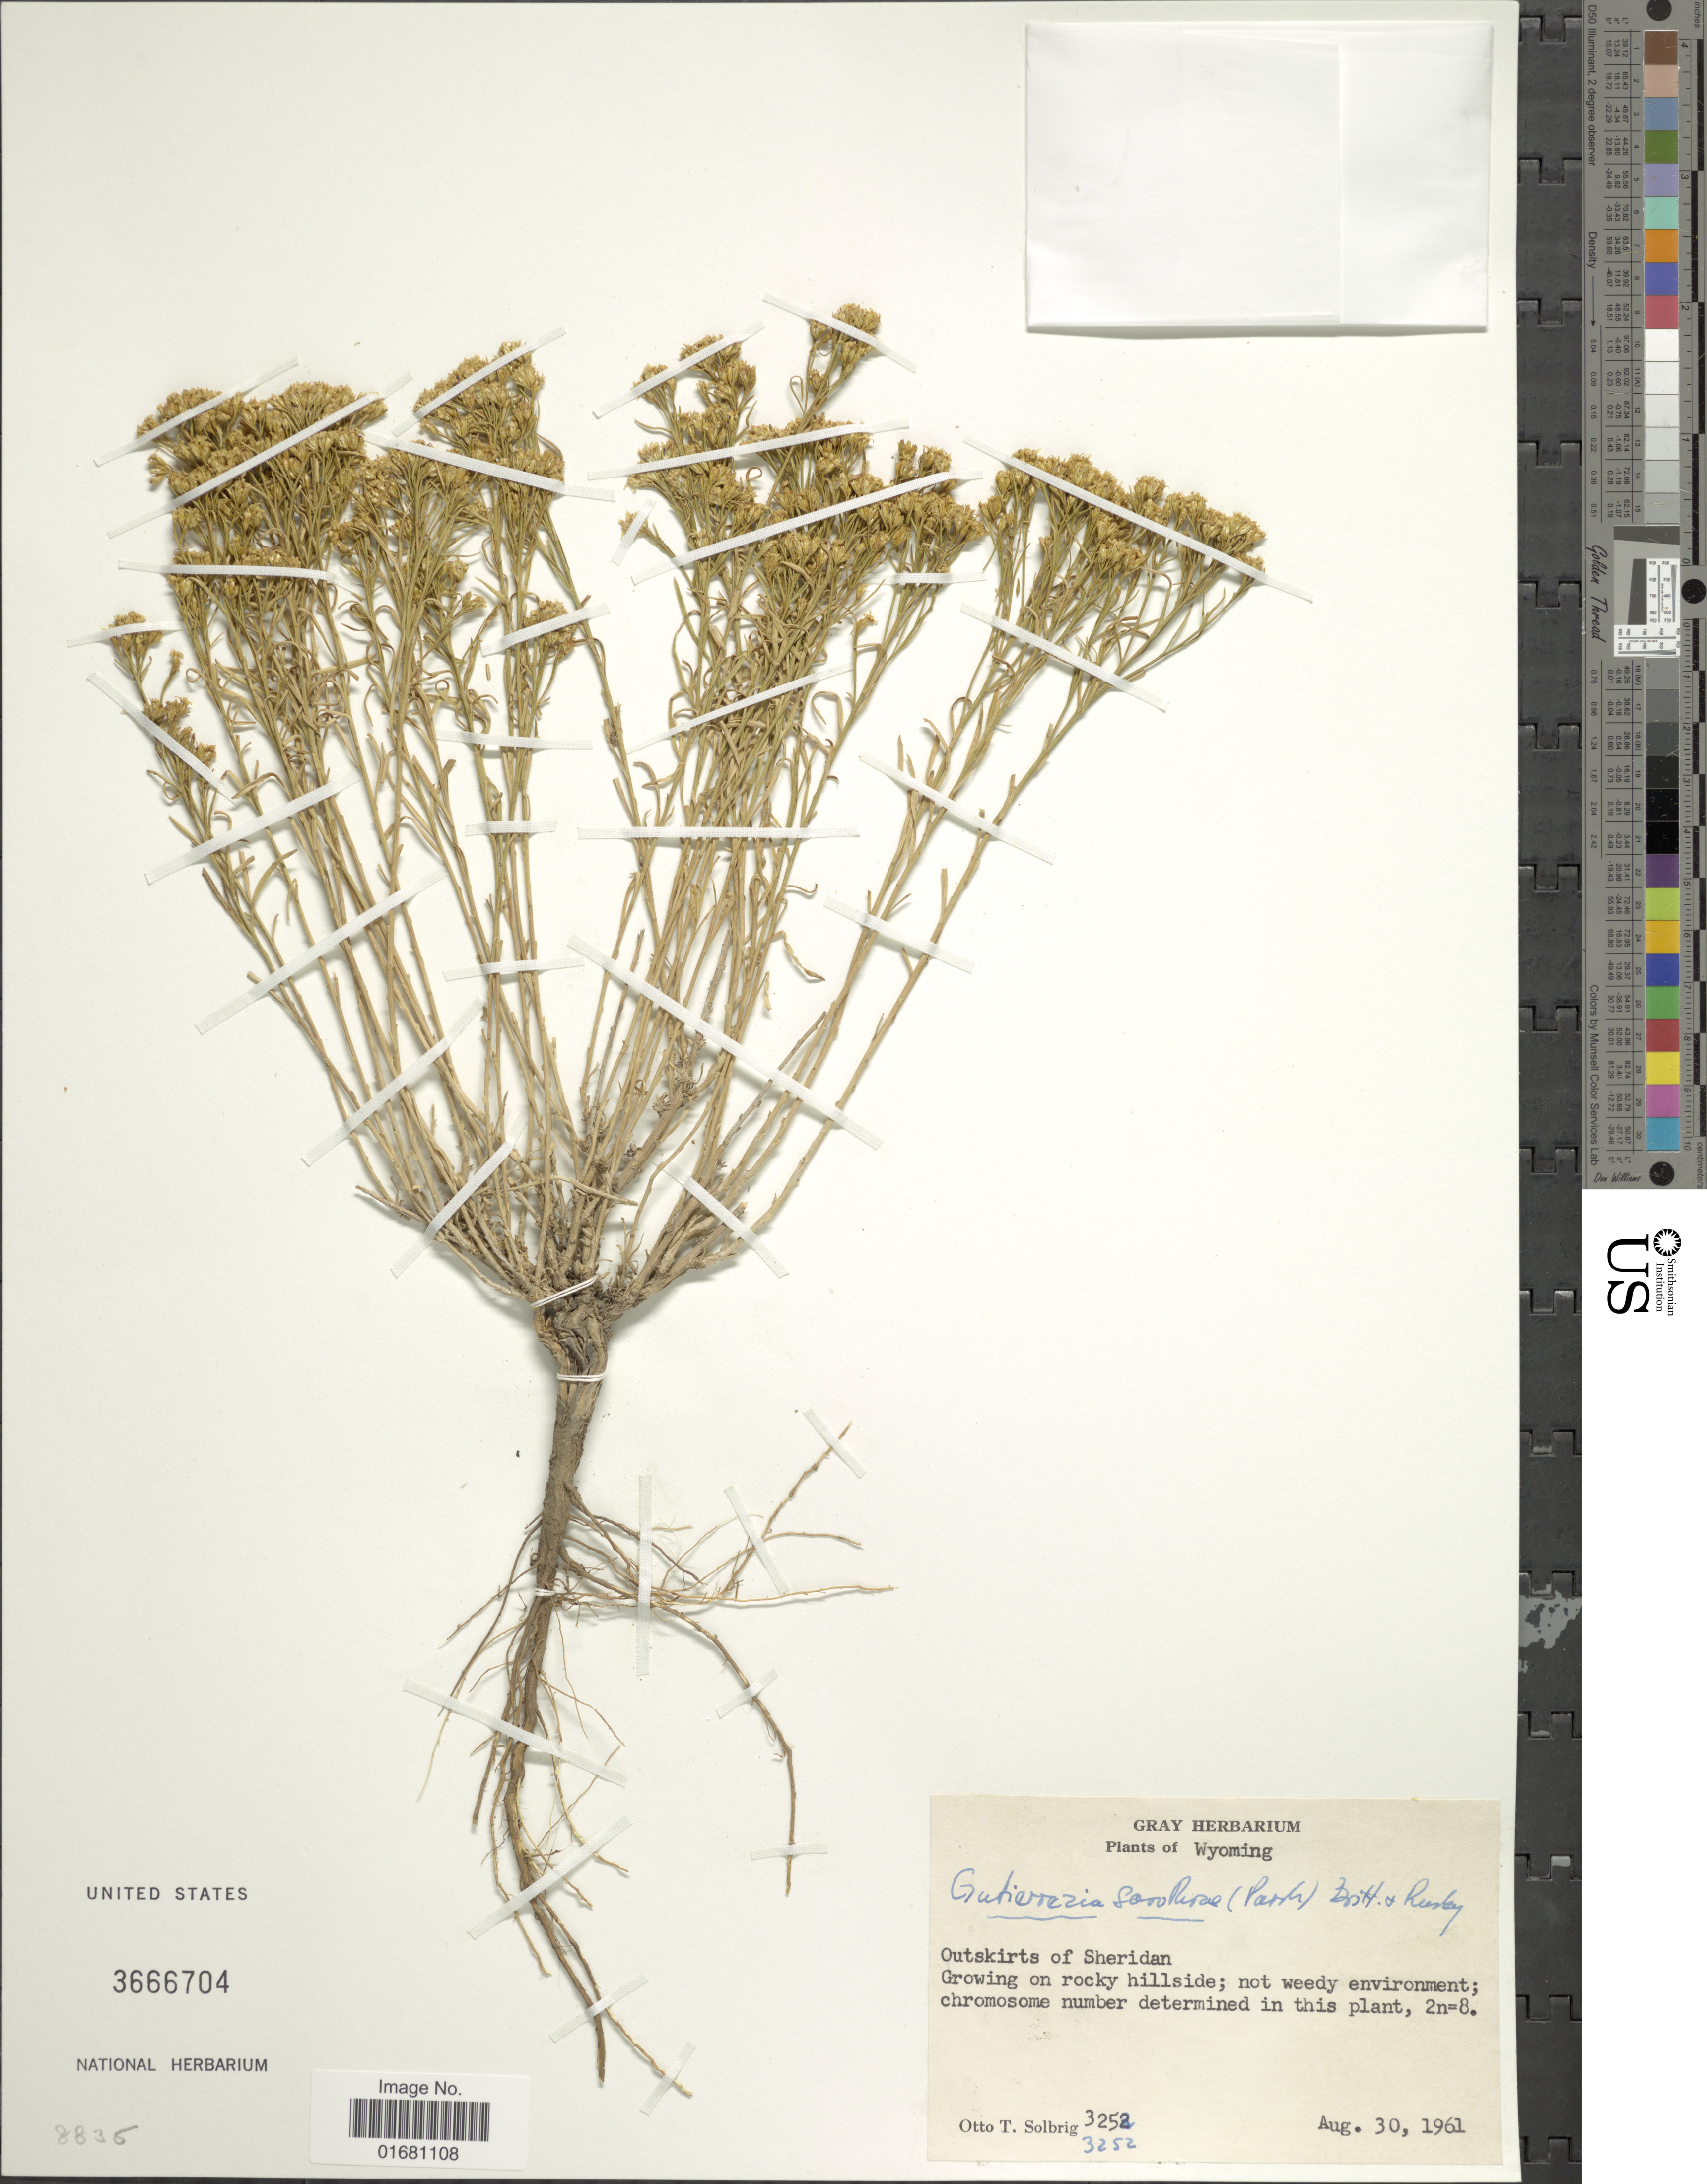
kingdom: Plantae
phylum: Tracheophyta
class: Magnoliopsida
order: Asterales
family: Asteraceae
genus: Gutierrezia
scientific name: Gutierrezia sarothrae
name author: (Pursh) Britton & Rusby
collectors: O. T. Solbrig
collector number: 3252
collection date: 1961-08-30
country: United States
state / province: Wyoming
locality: Outskirt of Sheridan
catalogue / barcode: US 3666704